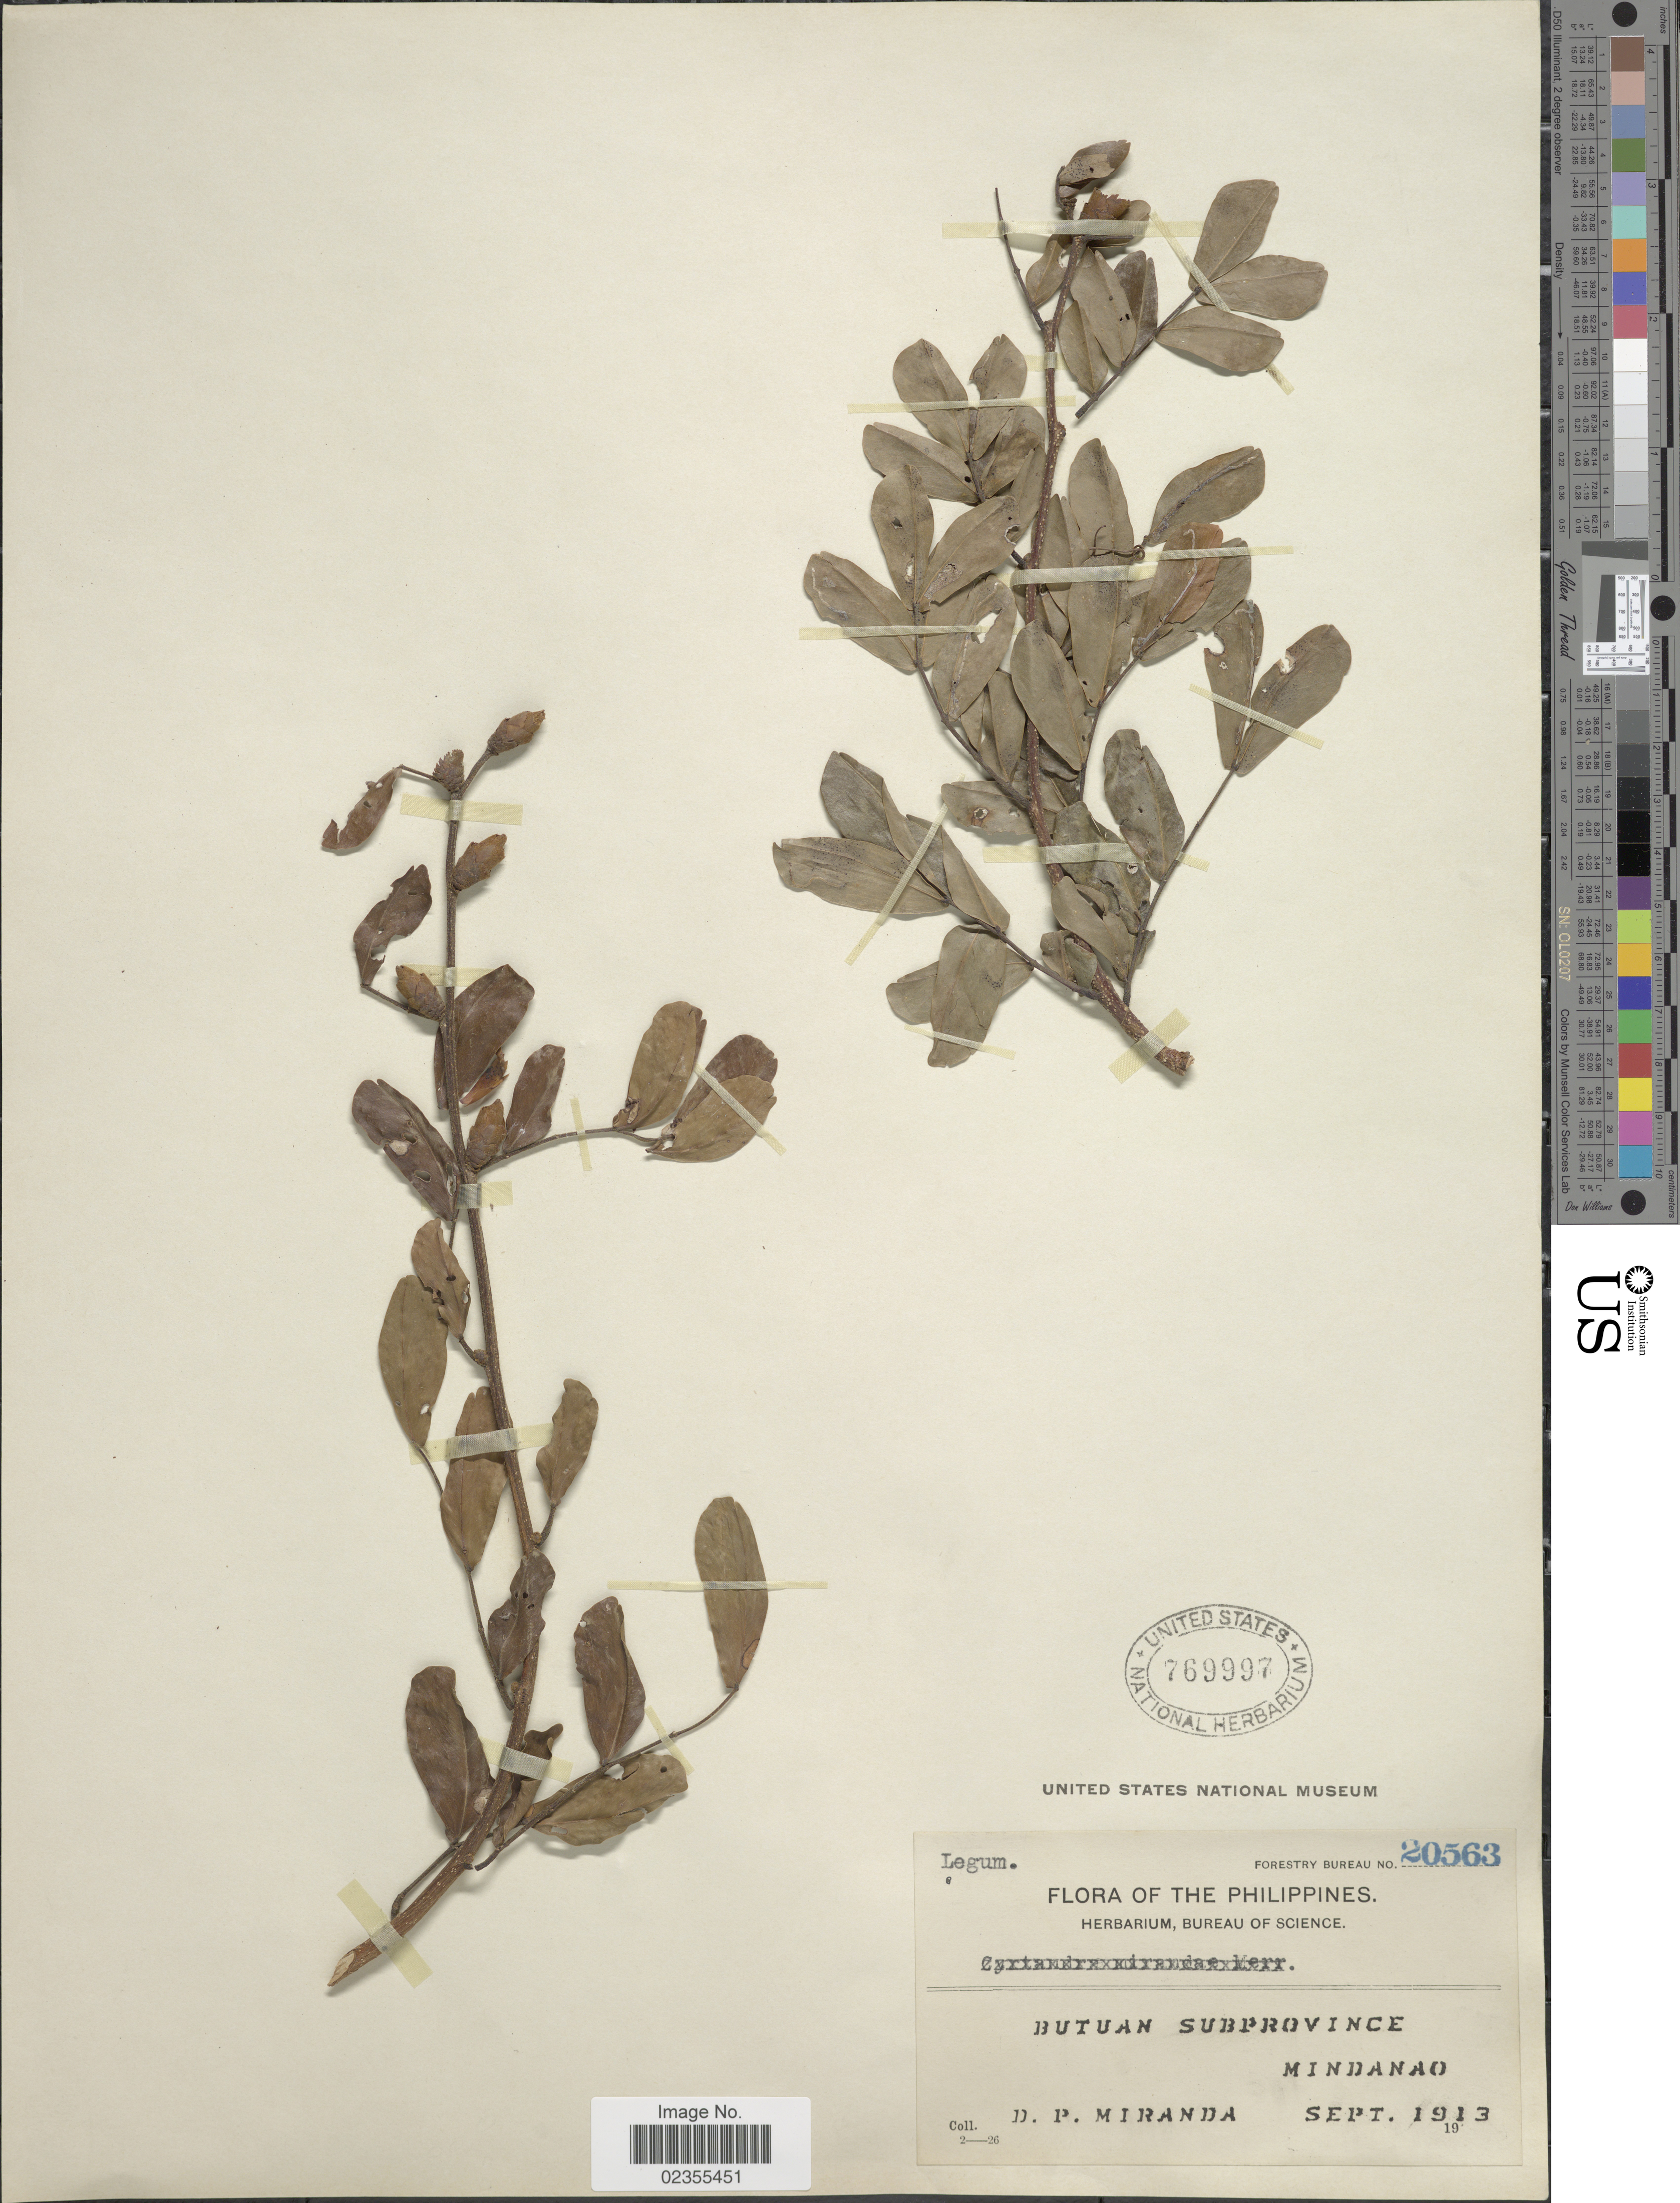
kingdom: Plantae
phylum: Tracheophyta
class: Magnoliopsida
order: Fabales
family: Fabaceae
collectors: D. P. Miranda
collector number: Forestry Bureau 20563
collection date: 1913-09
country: Philippines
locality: Butuan Subprovince, Mindanao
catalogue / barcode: US 769997